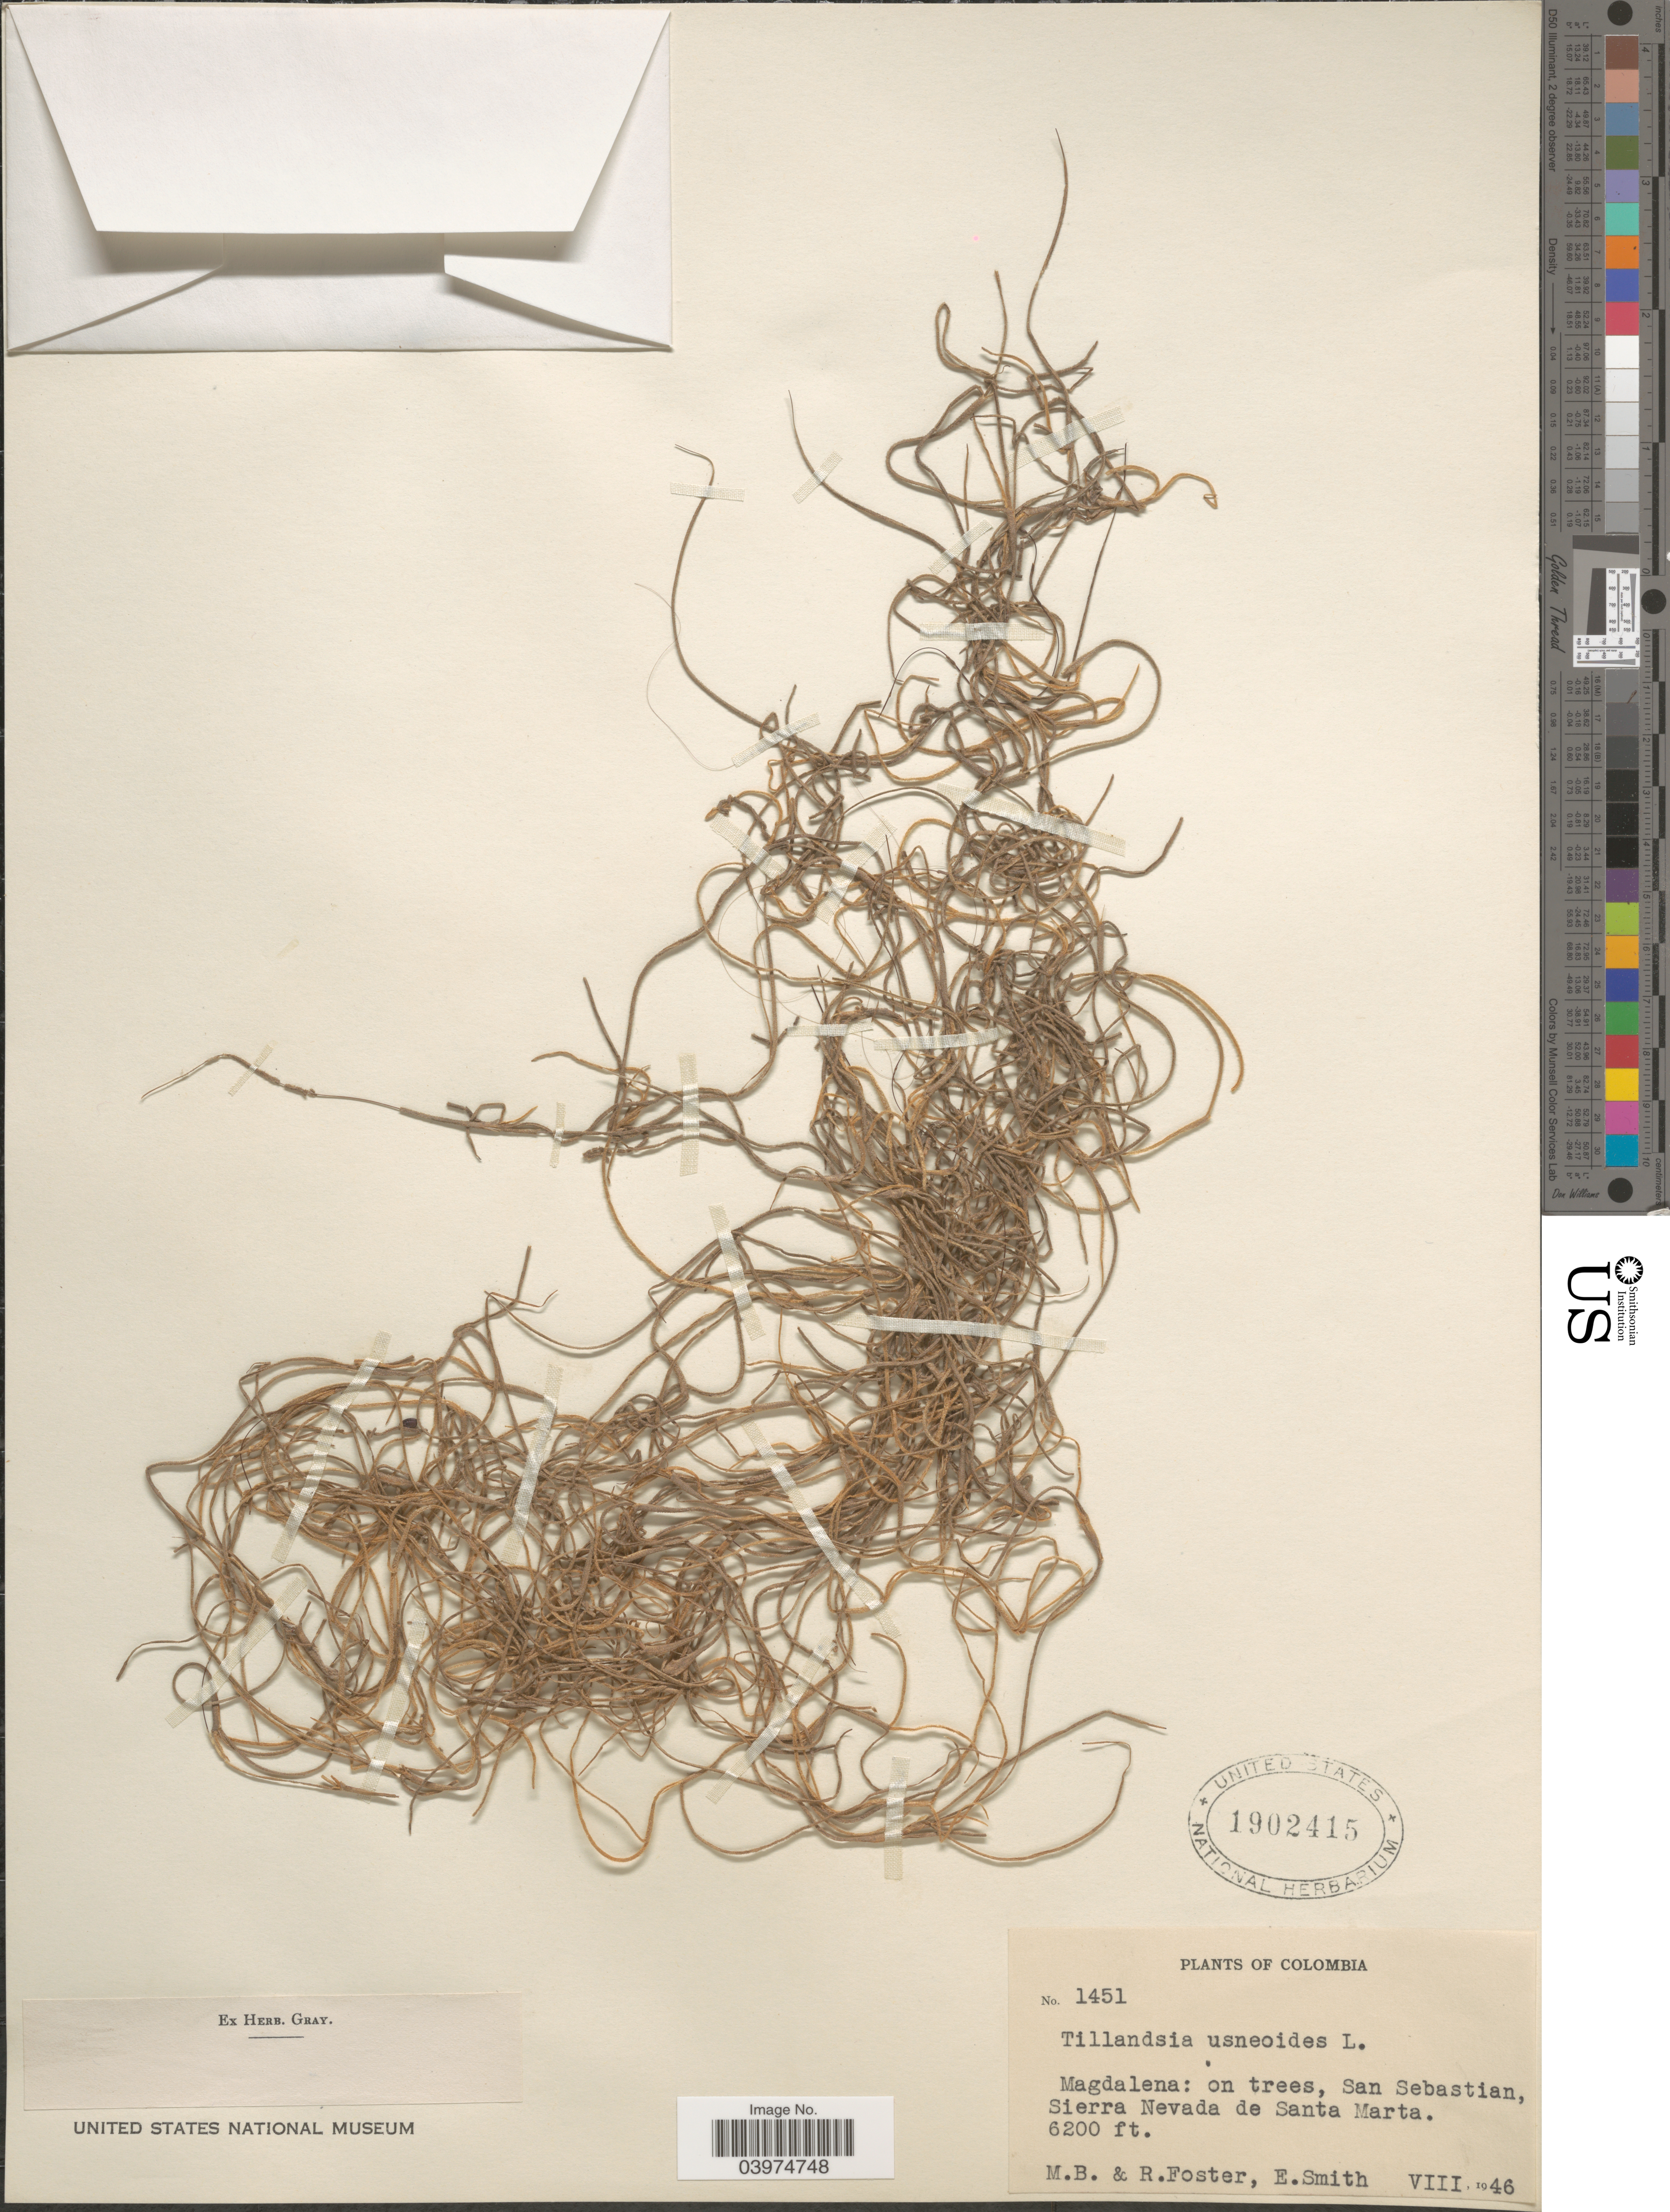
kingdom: Plantae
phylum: Tracheophyta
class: Liliopsida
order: Poales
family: Bromeliaceae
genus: Tillandsia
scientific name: Tillandsia usneoides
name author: (L.) L.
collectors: M. B. Foster, R. Foster & E. Smith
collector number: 1451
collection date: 1946-08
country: Colombia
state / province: Magdalena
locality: Magdalena: on trees, San Sebastian, Sierra Nevada de Santa Marta.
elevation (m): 1890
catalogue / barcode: US 1902415